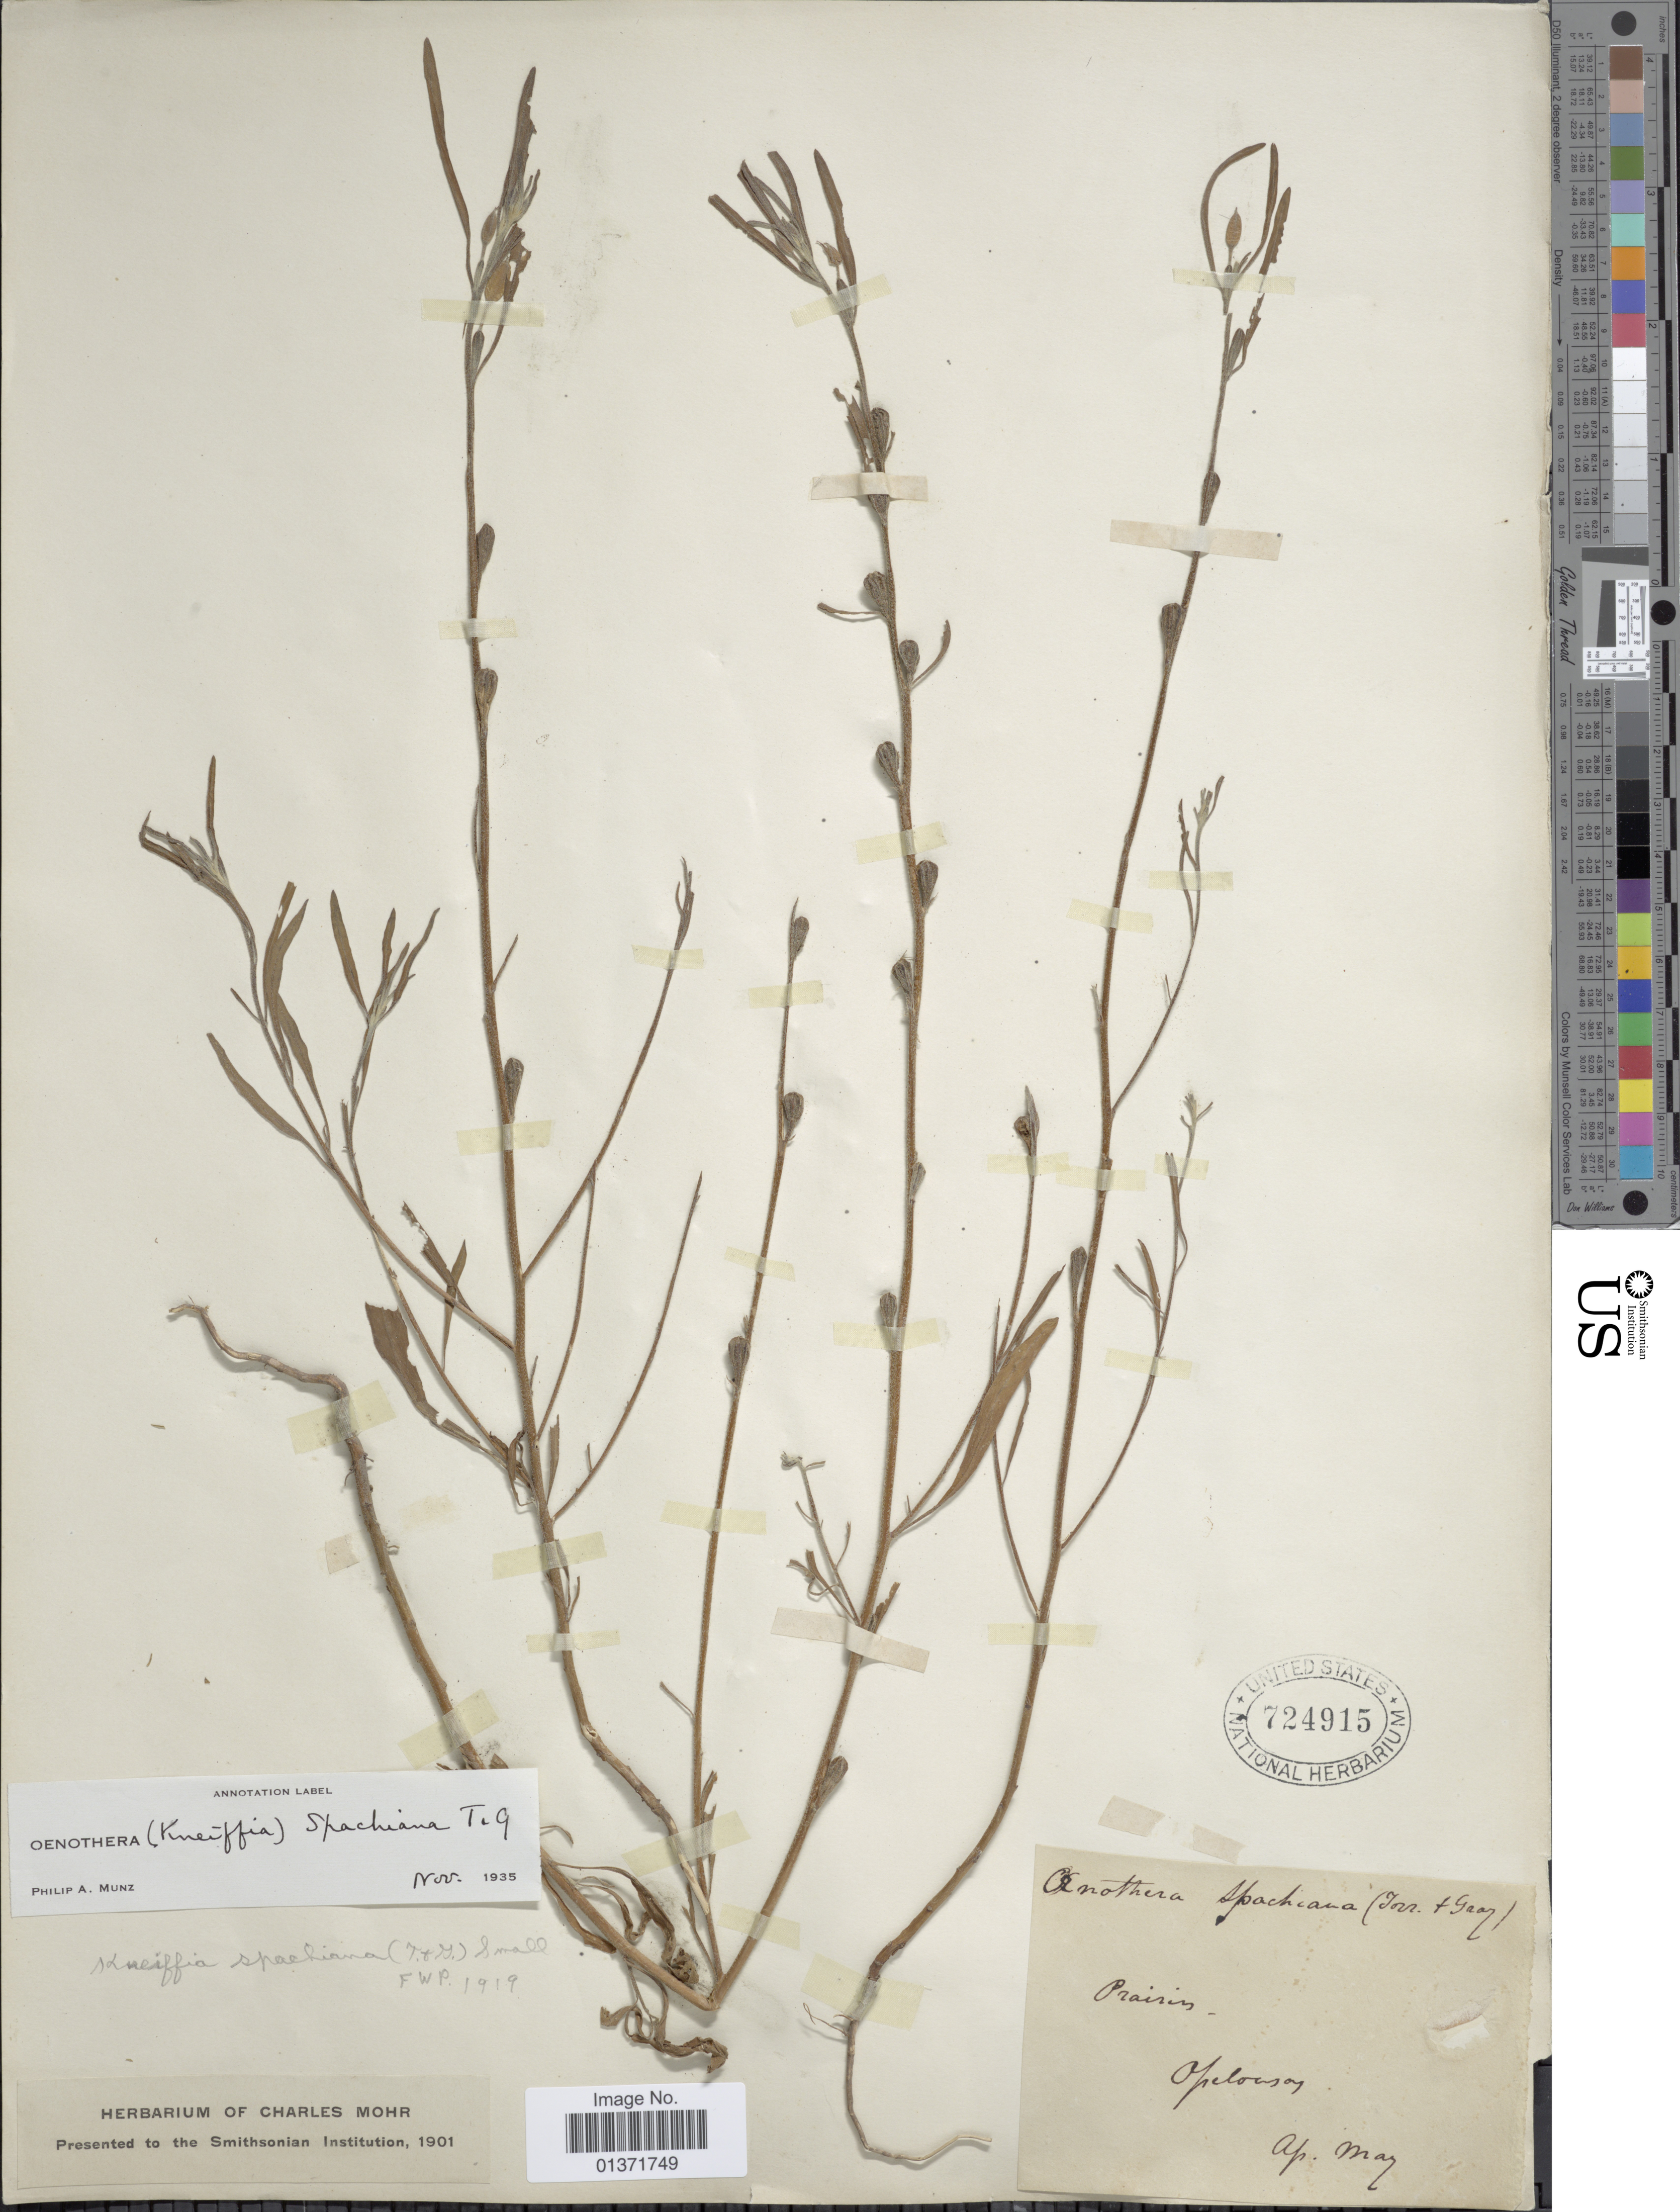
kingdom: Plantae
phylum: Tracheophyta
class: Magnoliopsida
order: Myrtales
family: Onagraceae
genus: Oenothera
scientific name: Oenothera spachiana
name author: Torr. & A. Gray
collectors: Mohr, C. T. (herbarium)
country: United States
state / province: Louisiana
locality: Prairie Opelousas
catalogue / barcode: US 724915